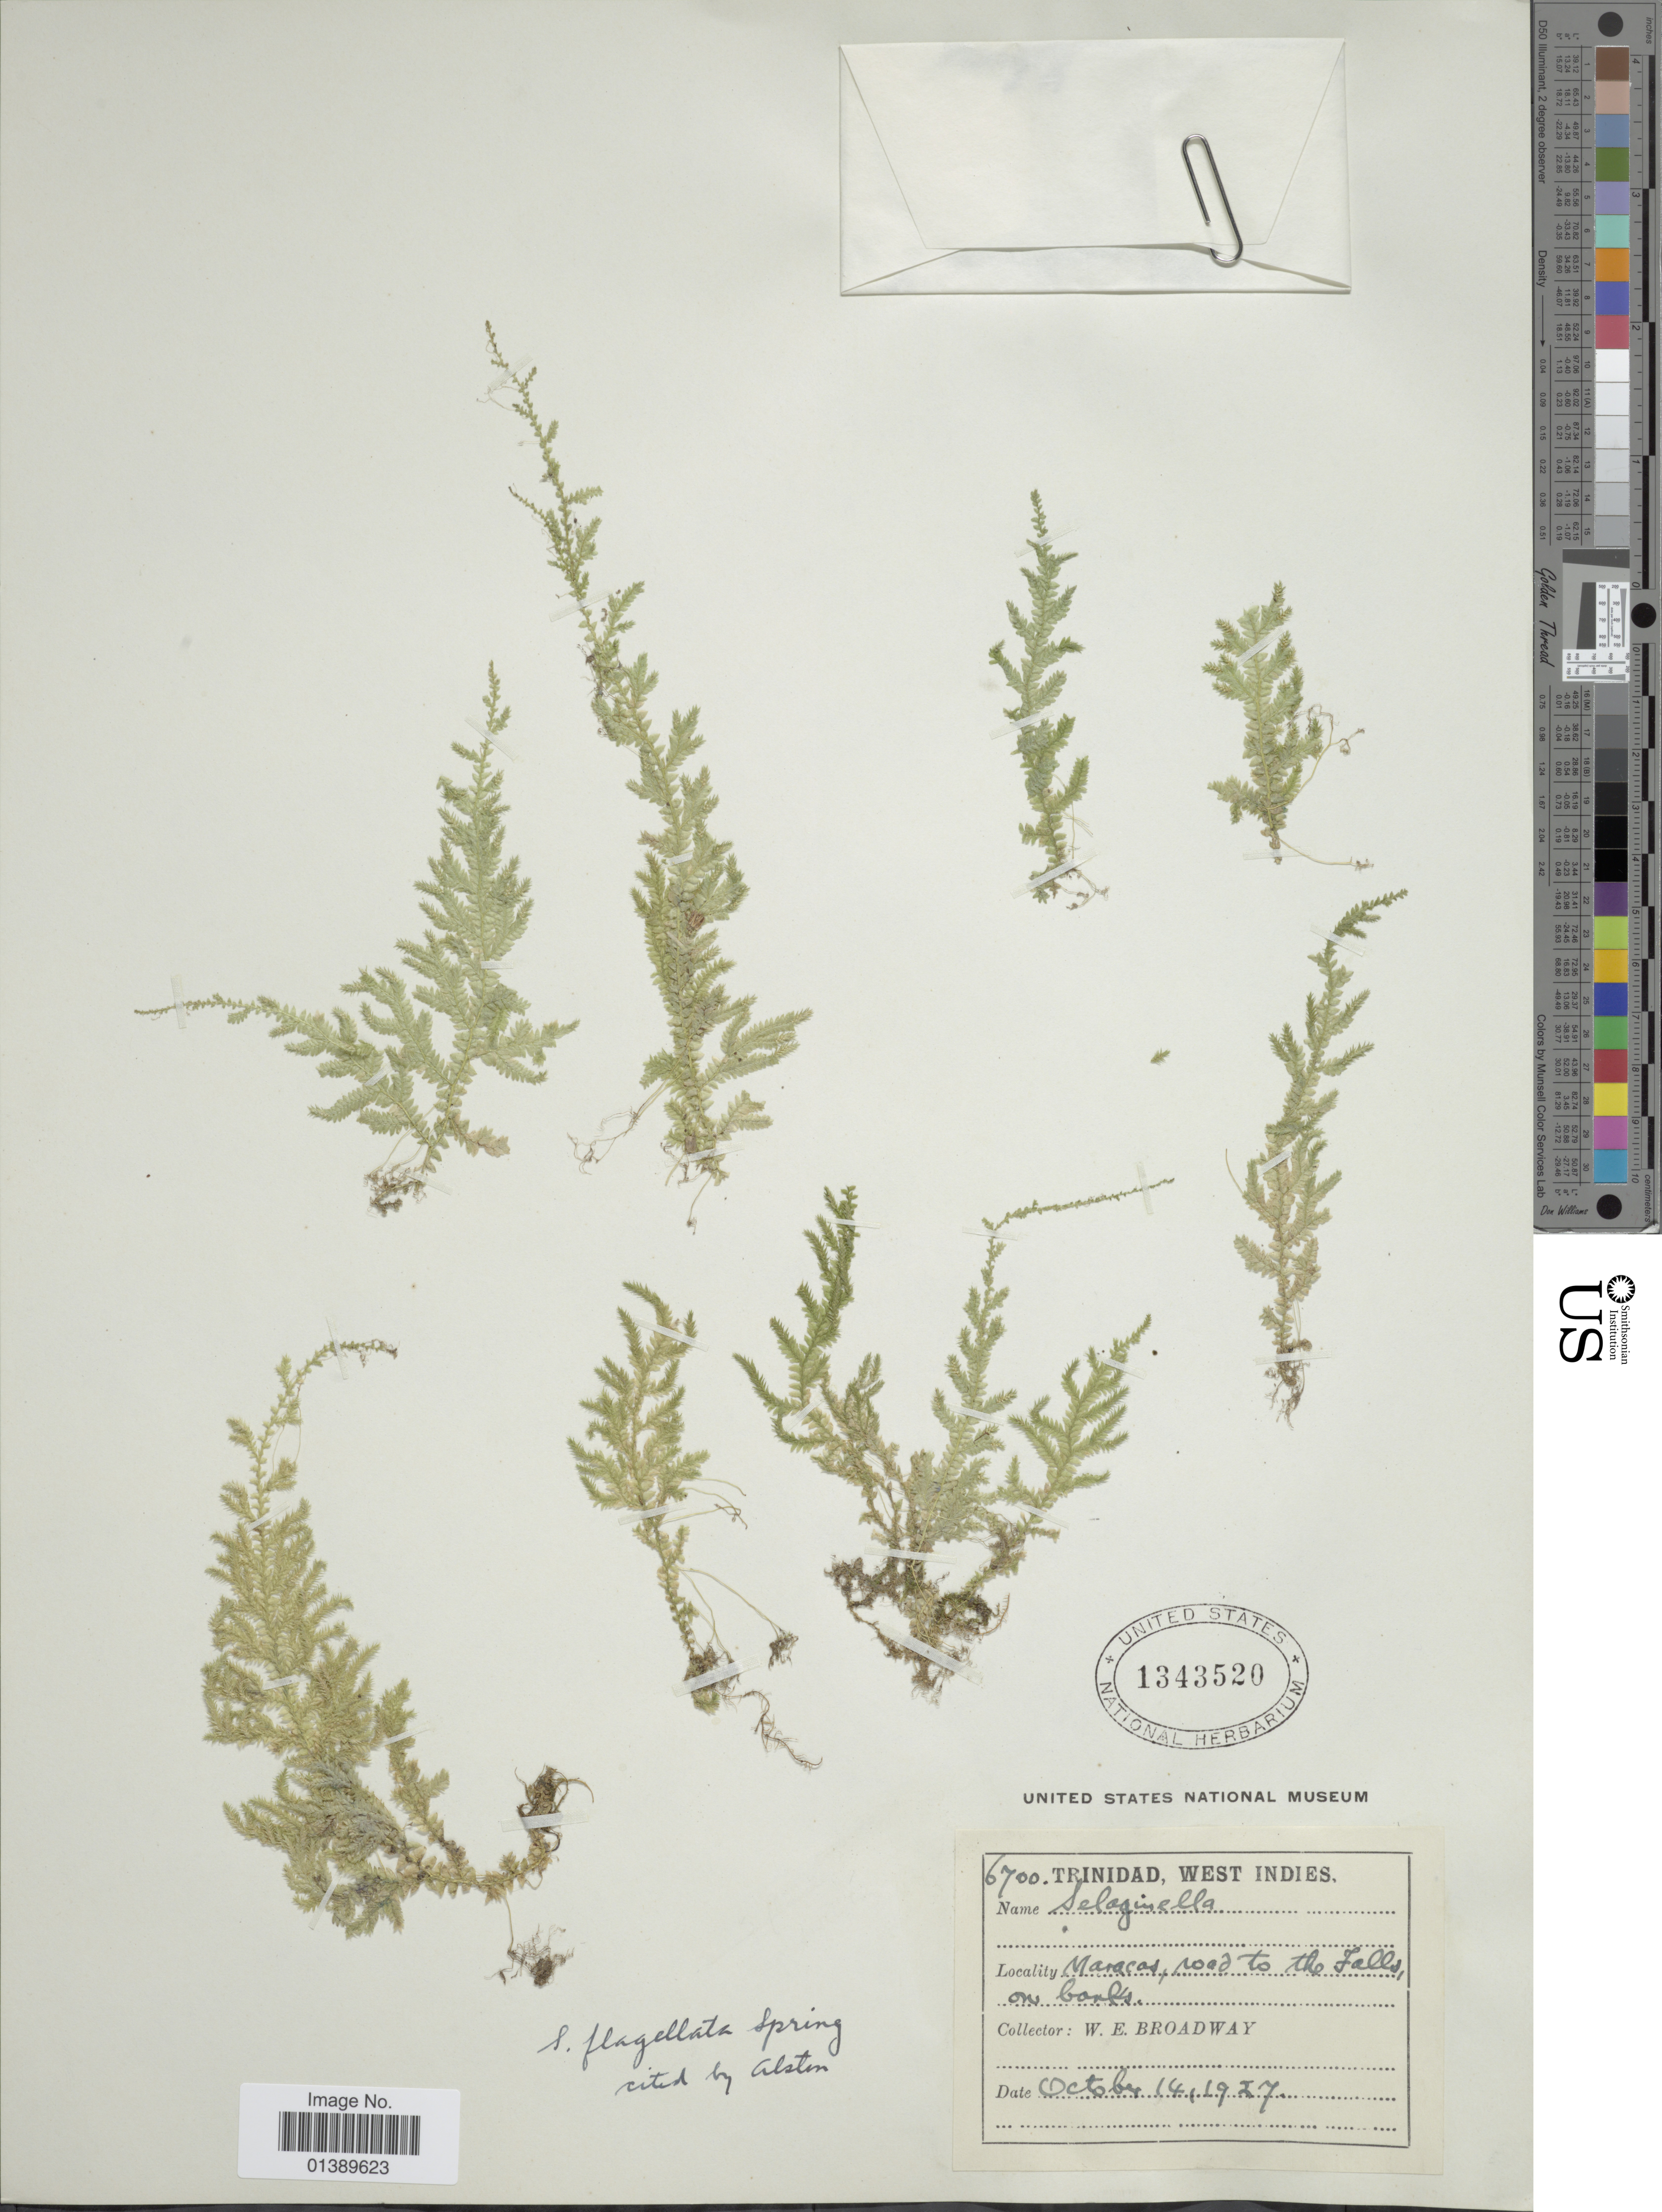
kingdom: Plantae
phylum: Tracheophyta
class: Lycopodiopsida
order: Selaginellales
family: Selaginellaceae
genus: Selaginella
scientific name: Selaginella flagellata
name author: Spring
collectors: W. E. Broadway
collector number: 6700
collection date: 1927-10-14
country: Trinidad and Tobago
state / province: Trinidad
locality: West Indies, Maracas, road to the Falls on banks.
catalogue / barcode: US 1343520